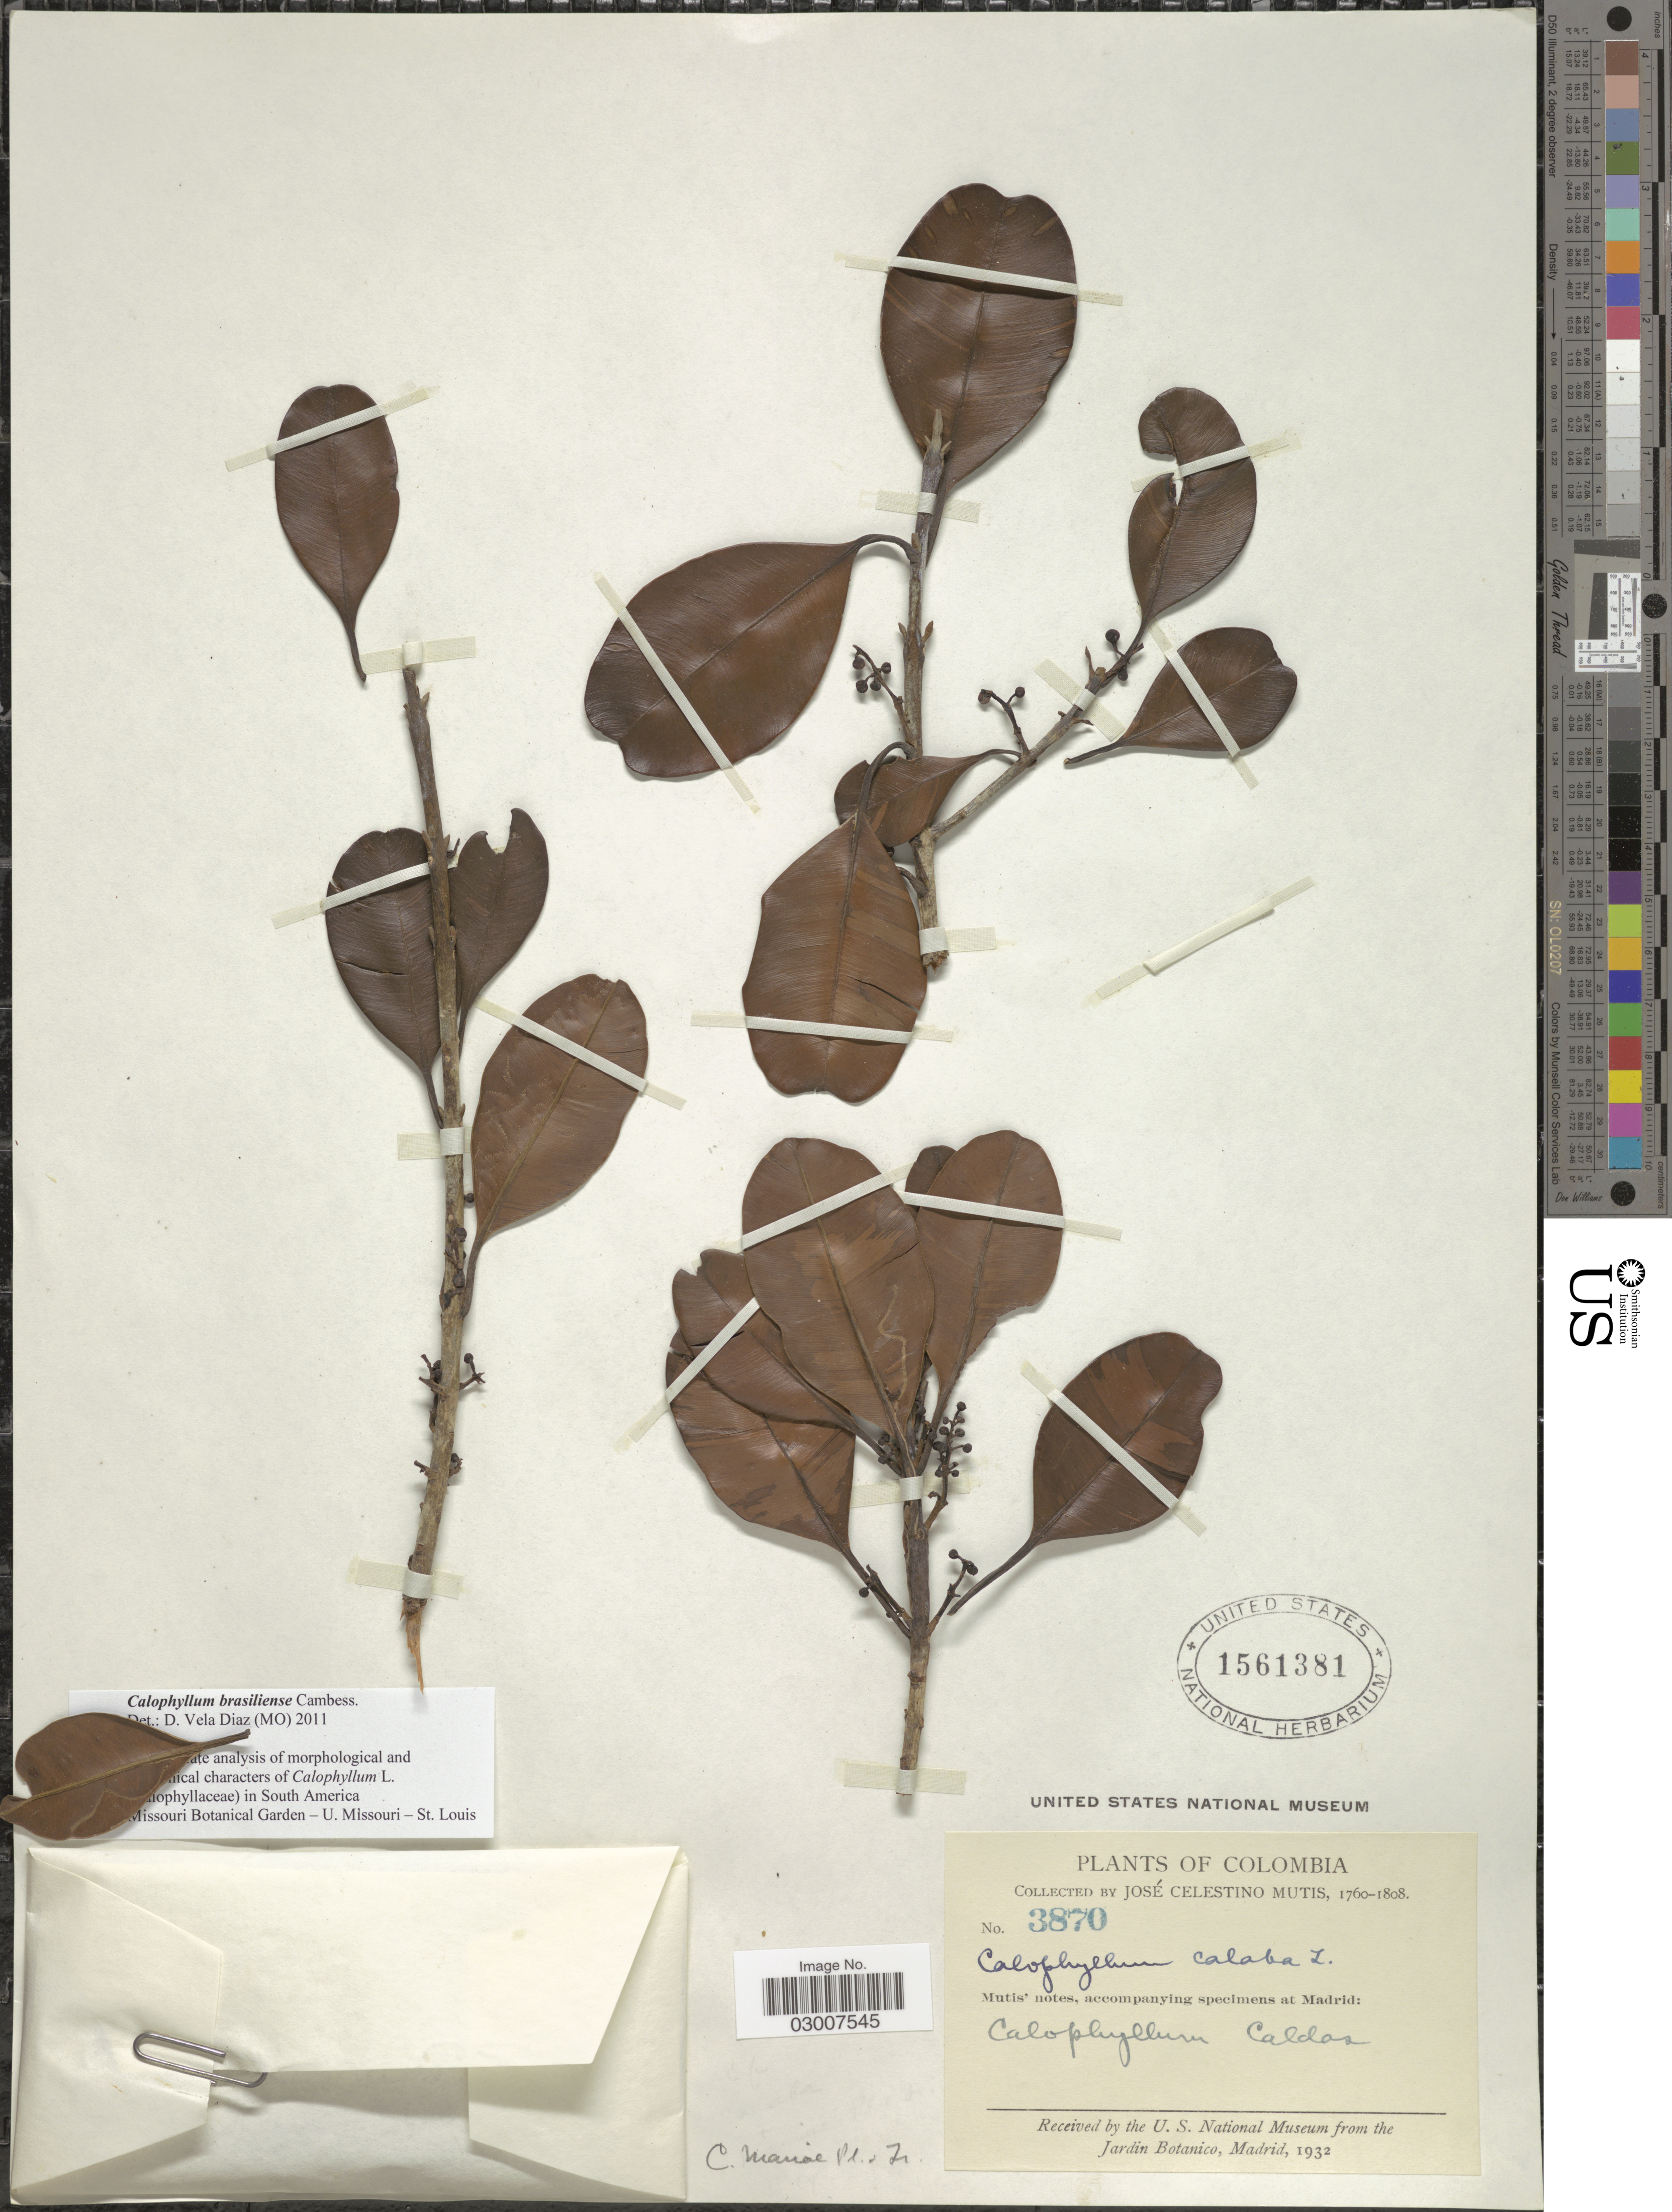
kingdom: Plantae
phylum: Tracheophyta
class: Magnoliopsida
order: Malpighiales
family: Calophyllaceae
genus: Calophyllum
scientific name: Calophyllum brasiliense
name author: Cambess.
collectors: J. C. B. Mutis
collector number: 3870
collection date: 1760/1808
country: Colombia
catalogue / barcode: US 1561381